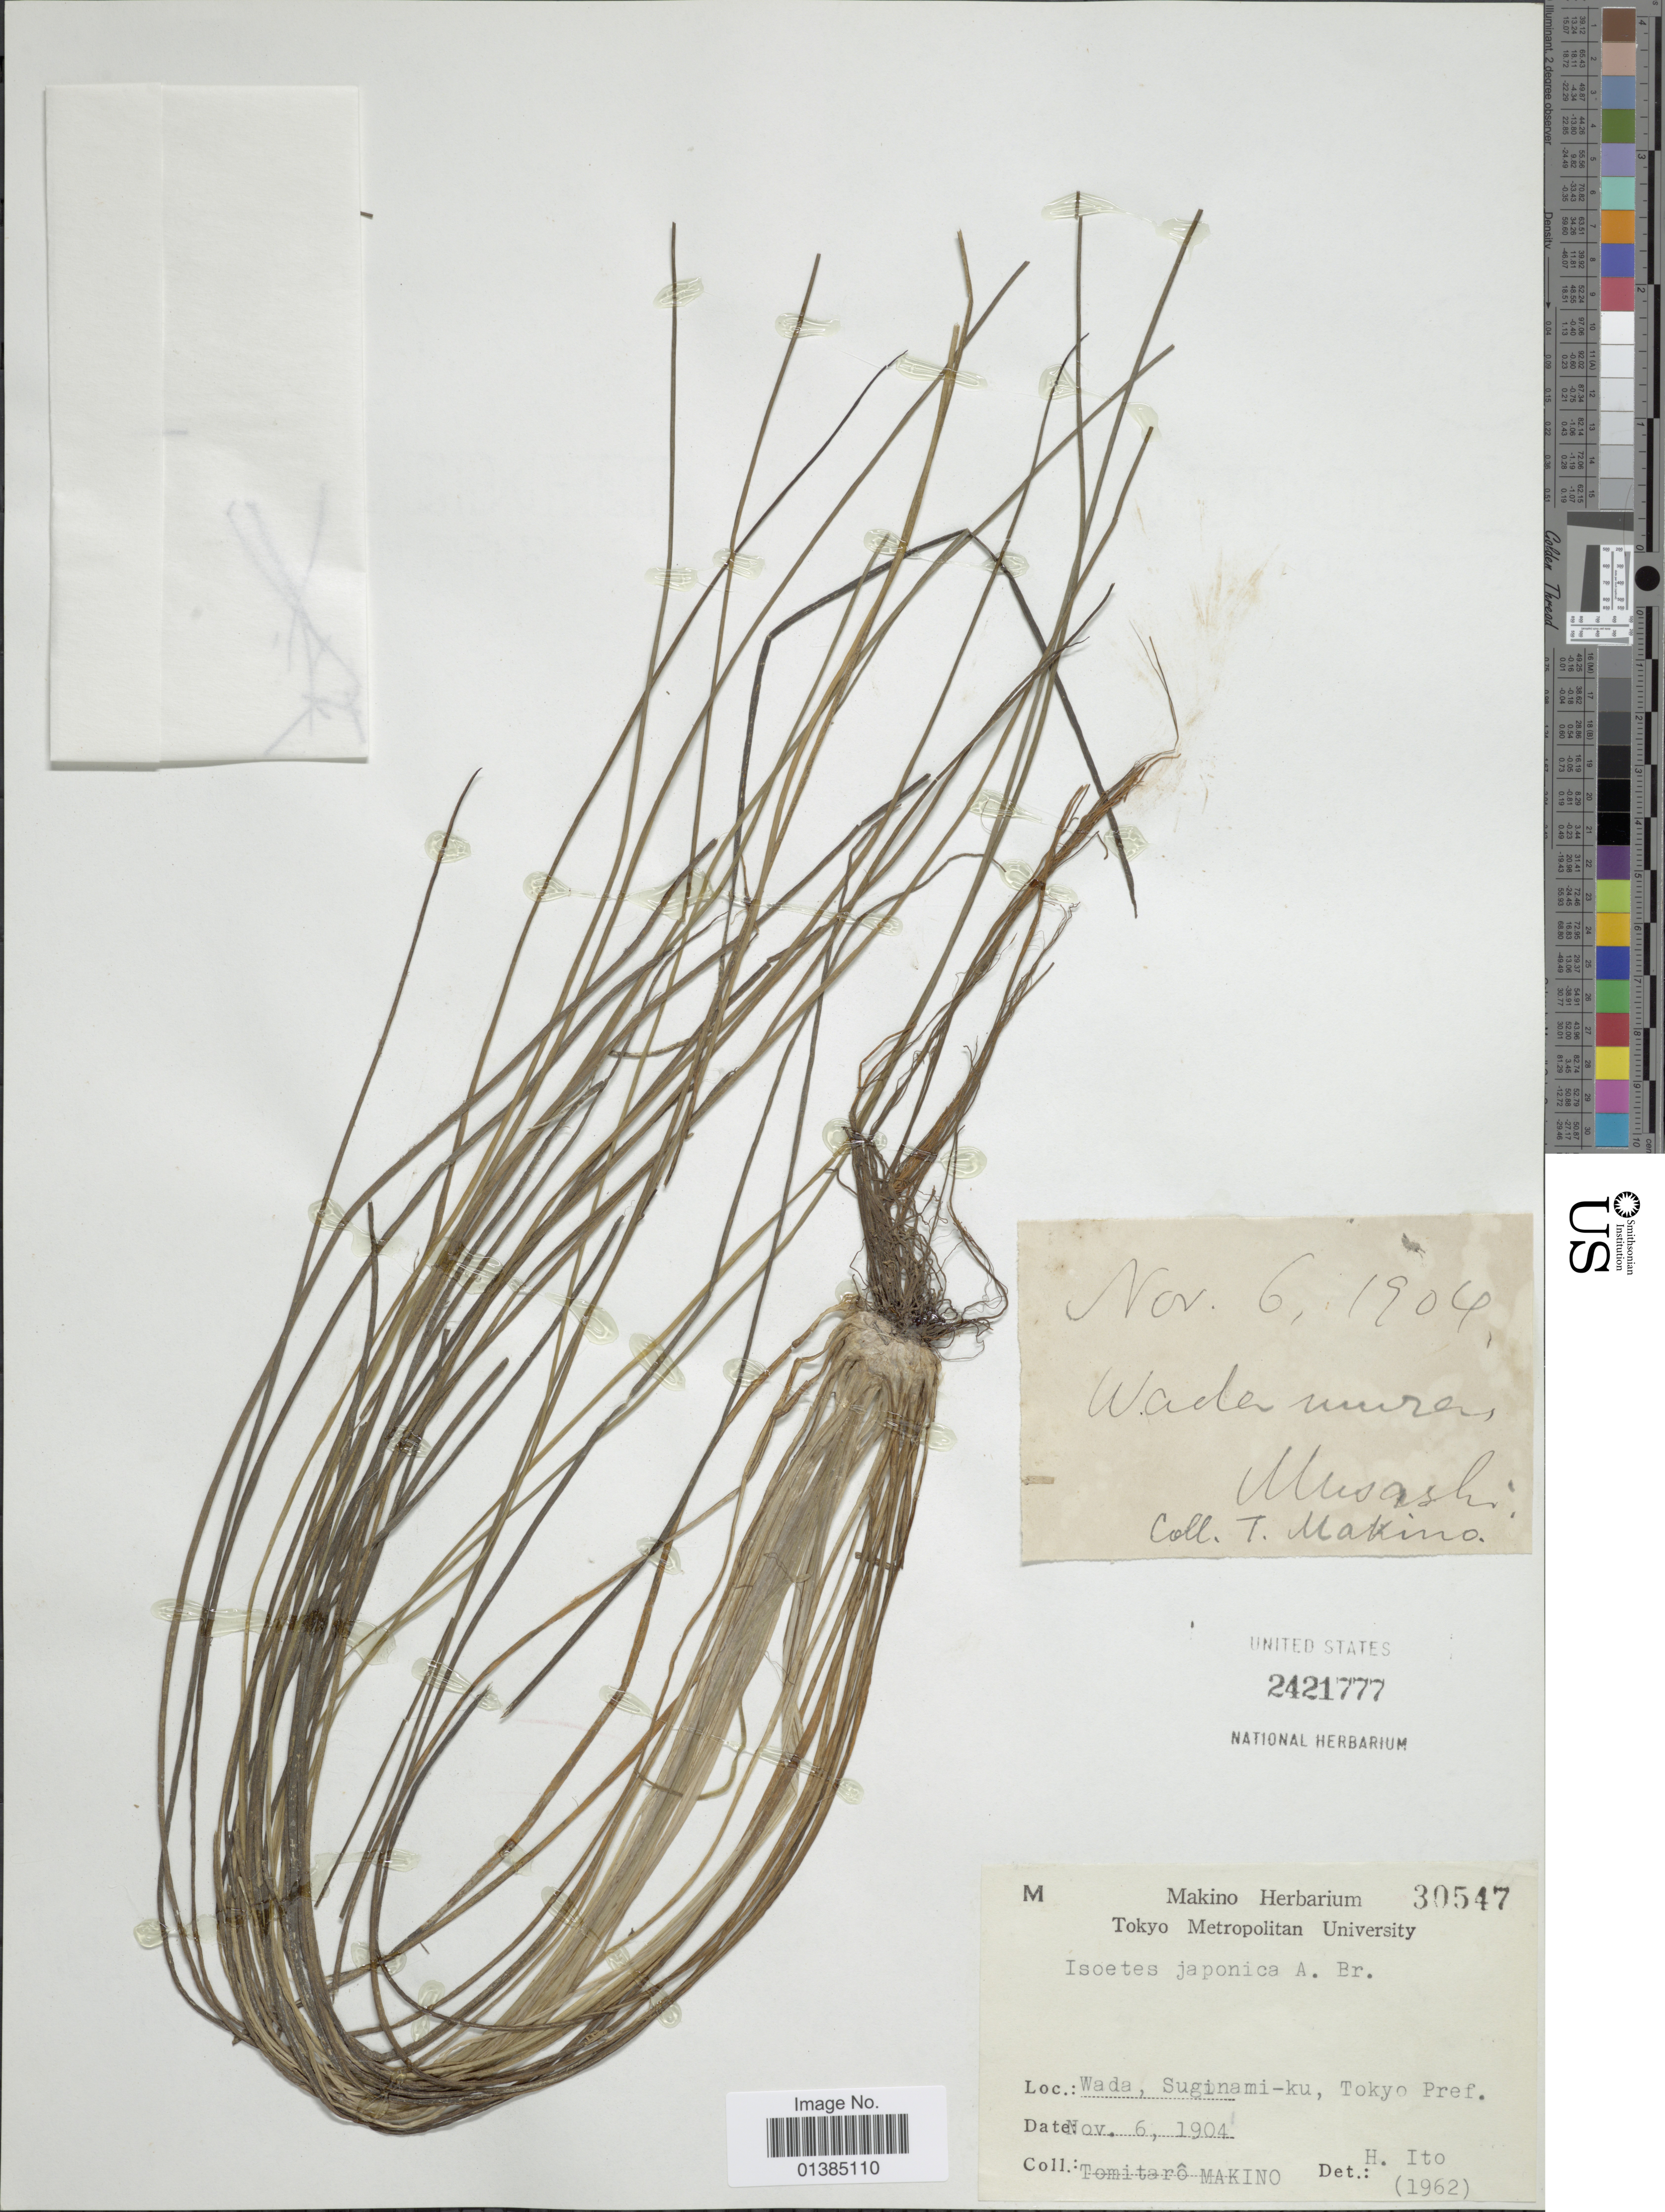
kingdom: Plantae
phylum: Tracheophyta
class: Lycopodiopsida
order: Isoetales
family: Isoetaceae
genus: Isoetes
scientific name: Isoetes japonica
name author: A. Braun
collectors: T. Makino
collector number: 30547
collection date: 1904-11-06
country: Japan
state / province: Tokyo, Federal City of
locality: Wada, Suginami-ku.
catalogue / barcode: US 2421777